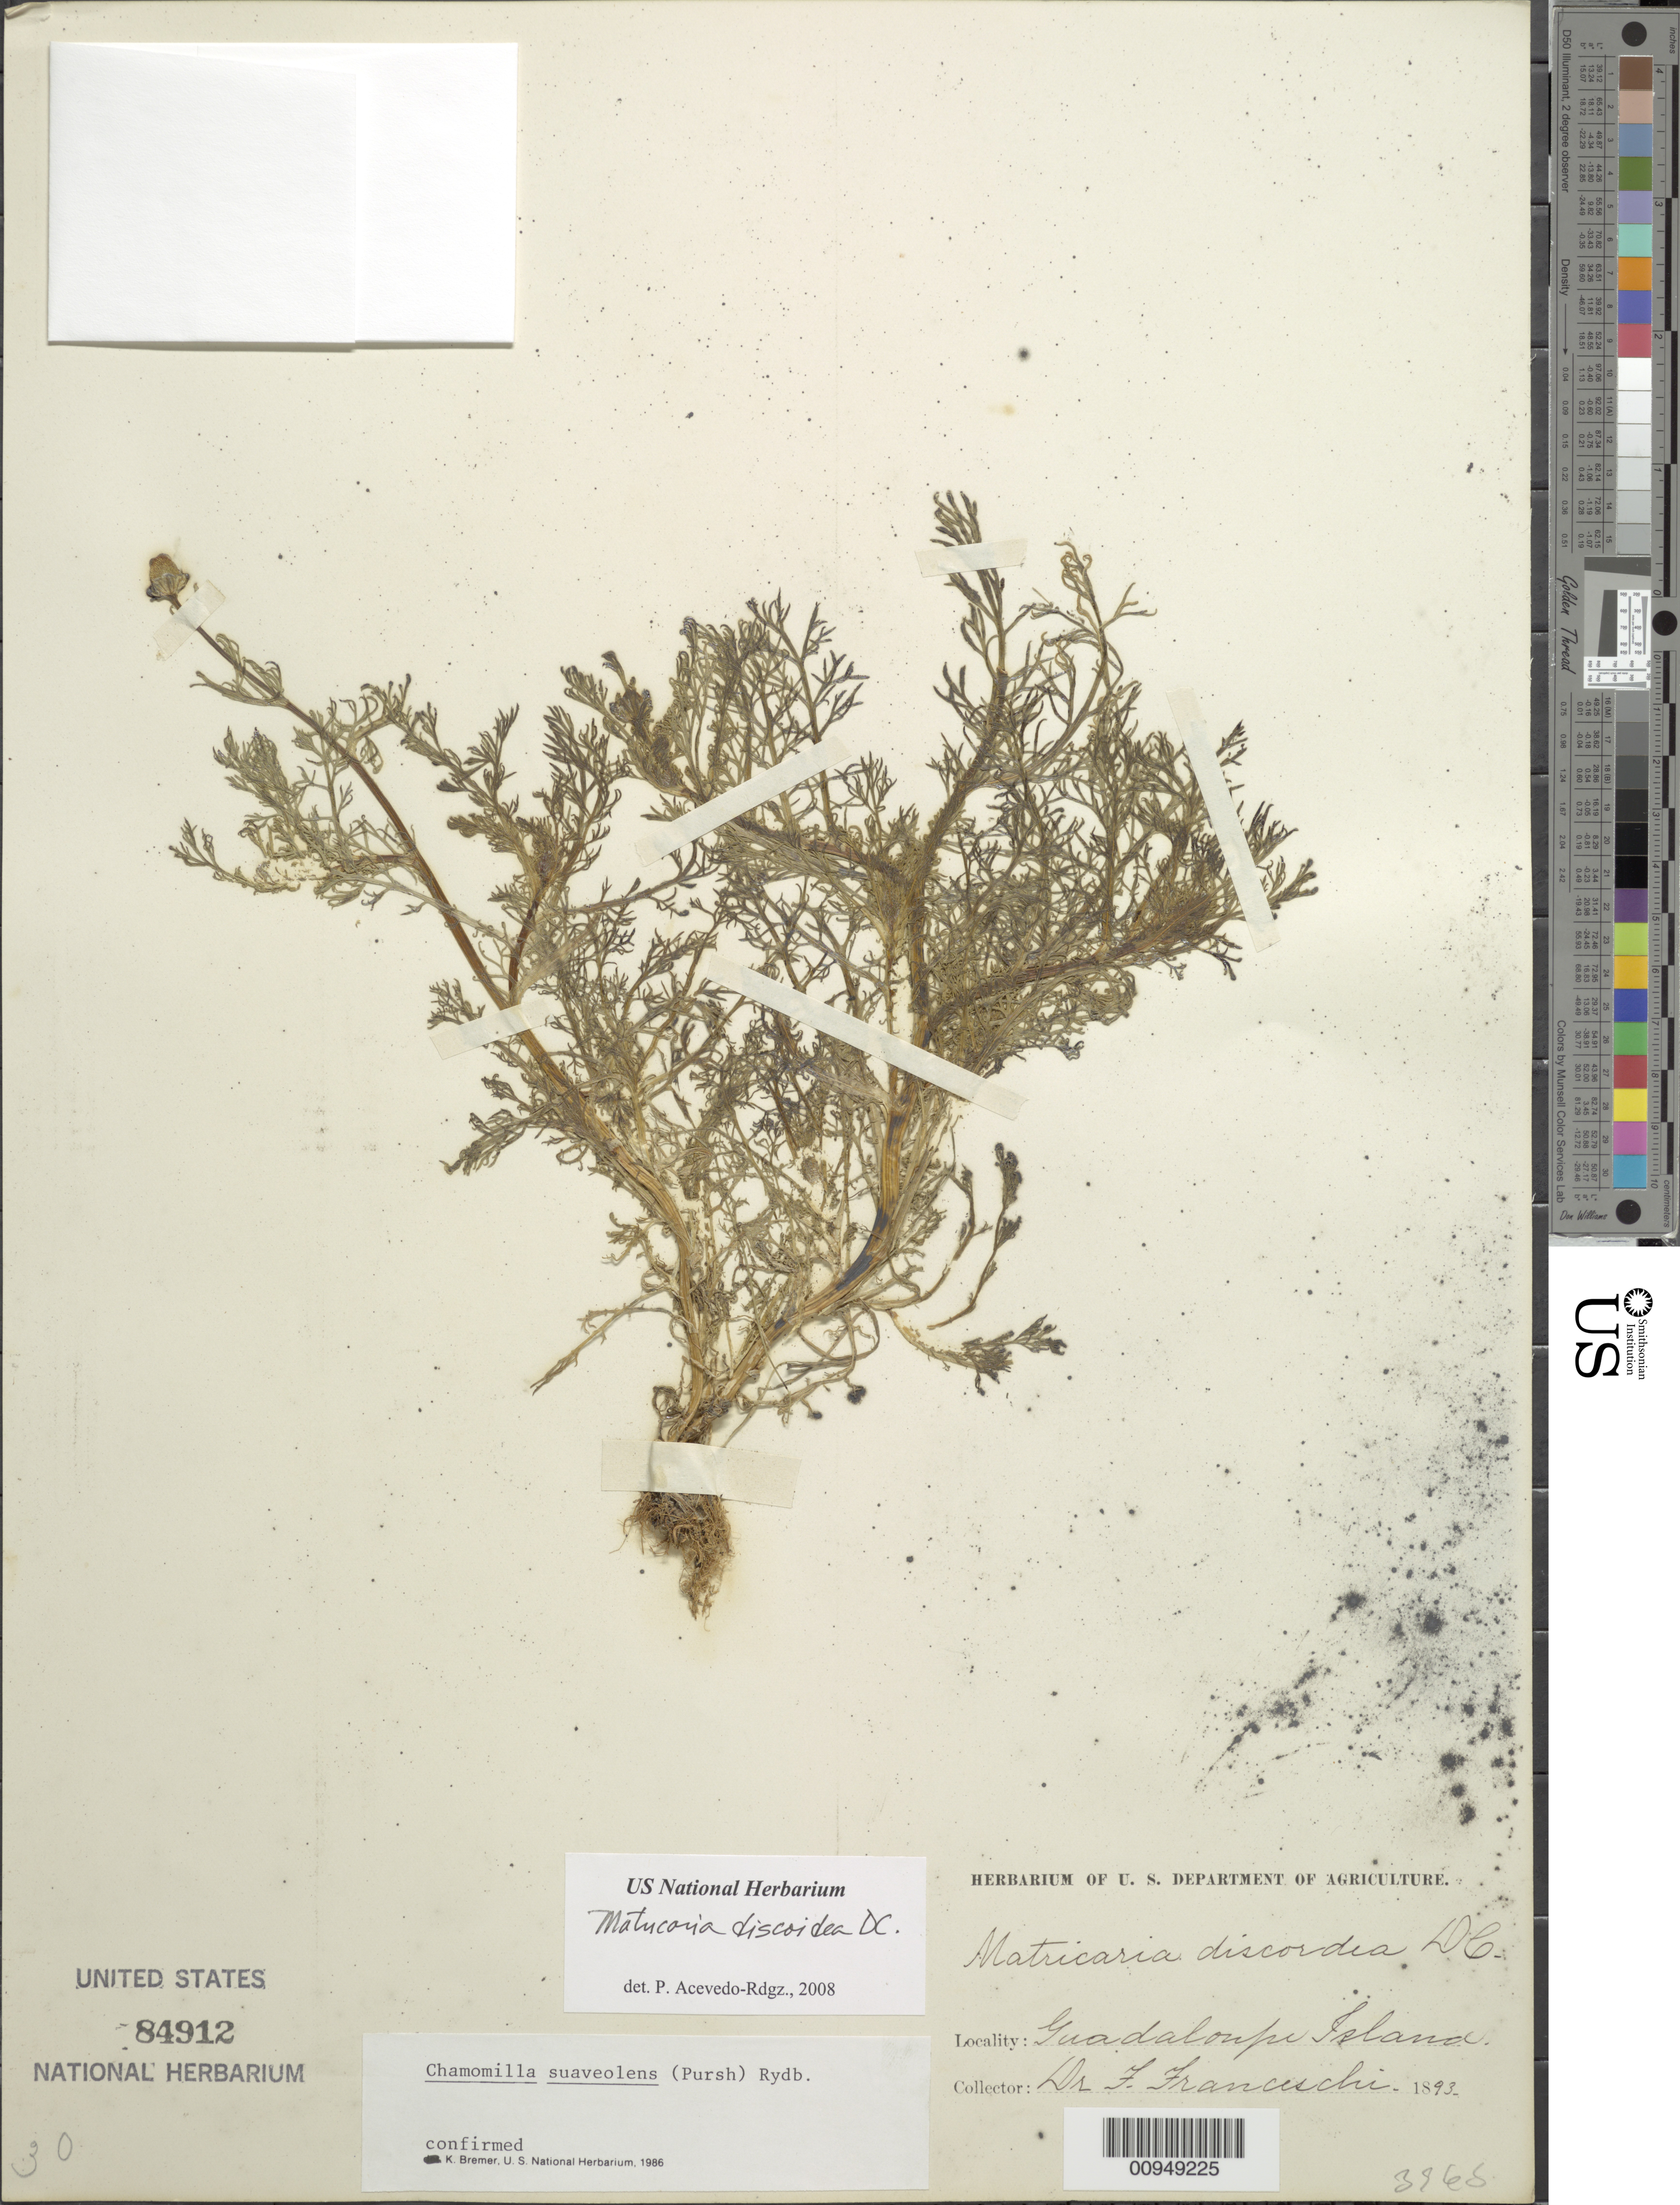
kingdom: Plantae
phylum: Tracheophyta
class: Magnoliopsida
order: Asterales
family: Asteraceae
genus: Matricaria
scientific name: Matricaria discoidea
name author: DC.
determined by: Acevedo-Rodríguez, P., (BOT), Smithsonian Institution - National Museum of Natural History (UNITED STATES)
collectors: F. Franceschi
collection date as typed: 1893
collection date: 1893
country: Guadeloupe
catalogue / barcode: US 84912